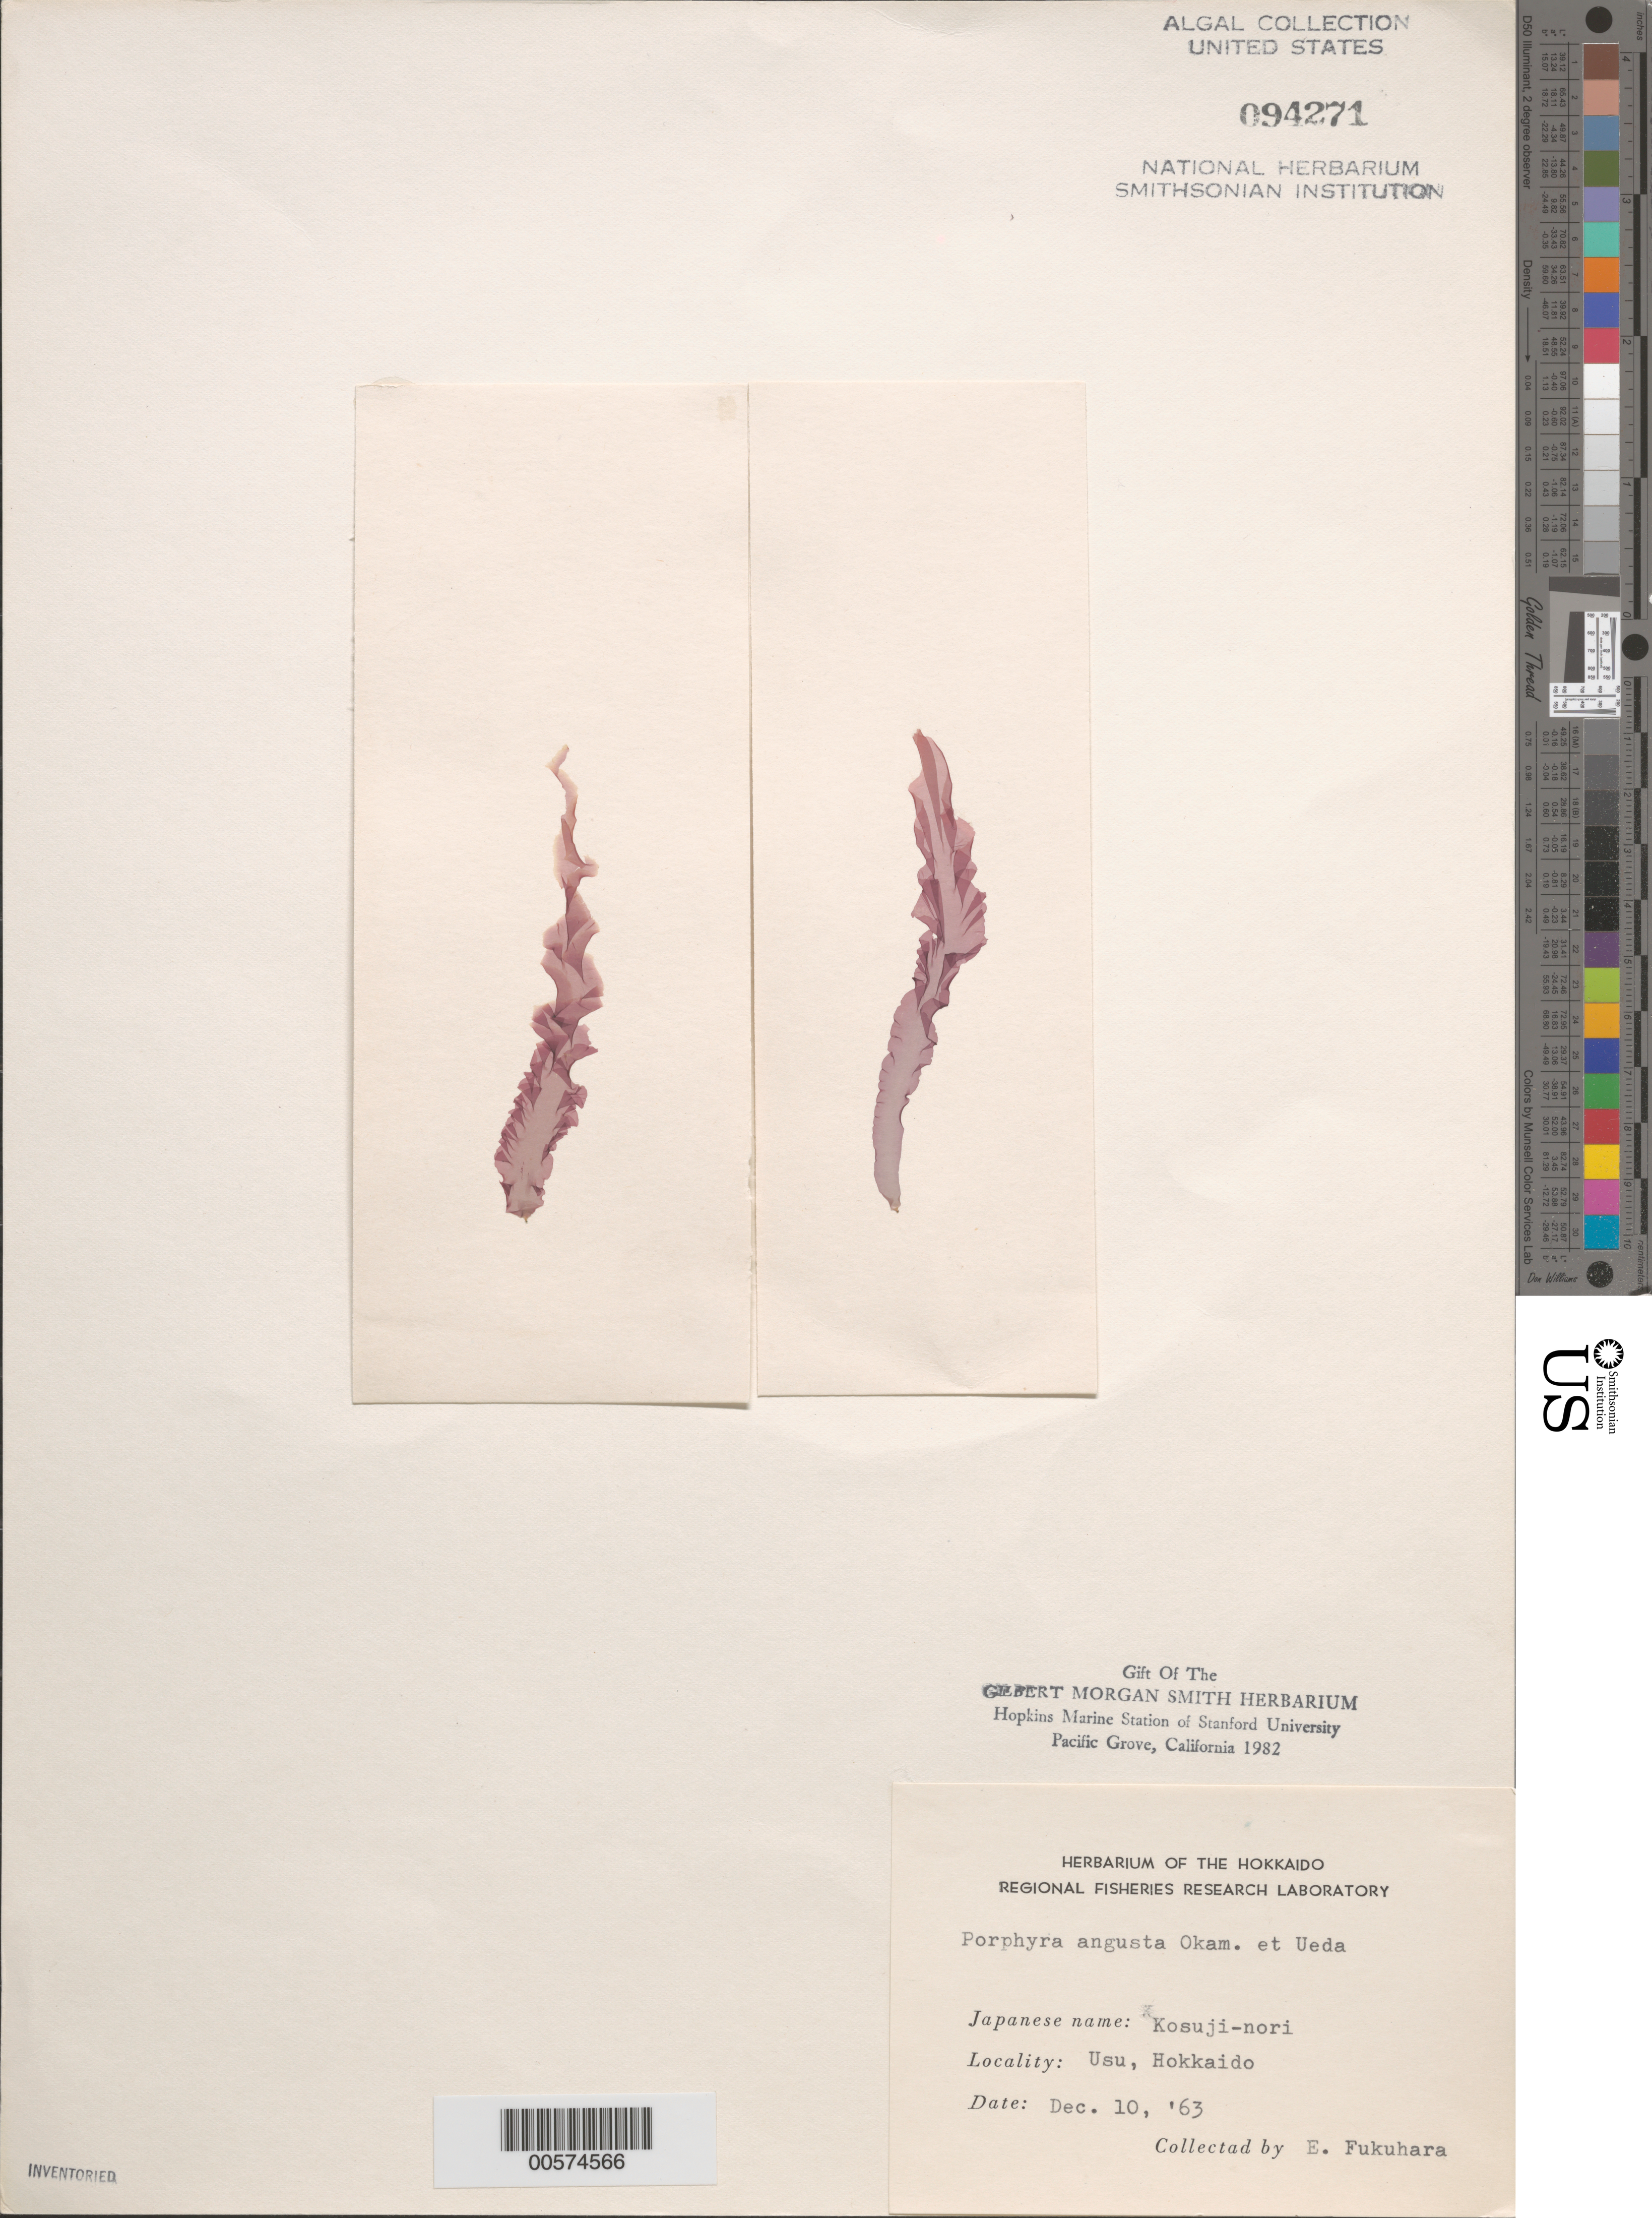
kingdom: Plantae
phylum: Rhodophyta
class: Bangiophyceae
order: Bangiales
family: Bangiaceae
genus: Porphyra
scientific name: Porphyra angusta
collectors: E. Fukuhara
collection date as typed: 10 Dec 1963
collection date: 1963-12-10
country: Japan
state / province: Hokkaido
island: Hokkaido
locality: Usu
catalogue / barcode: US 94271